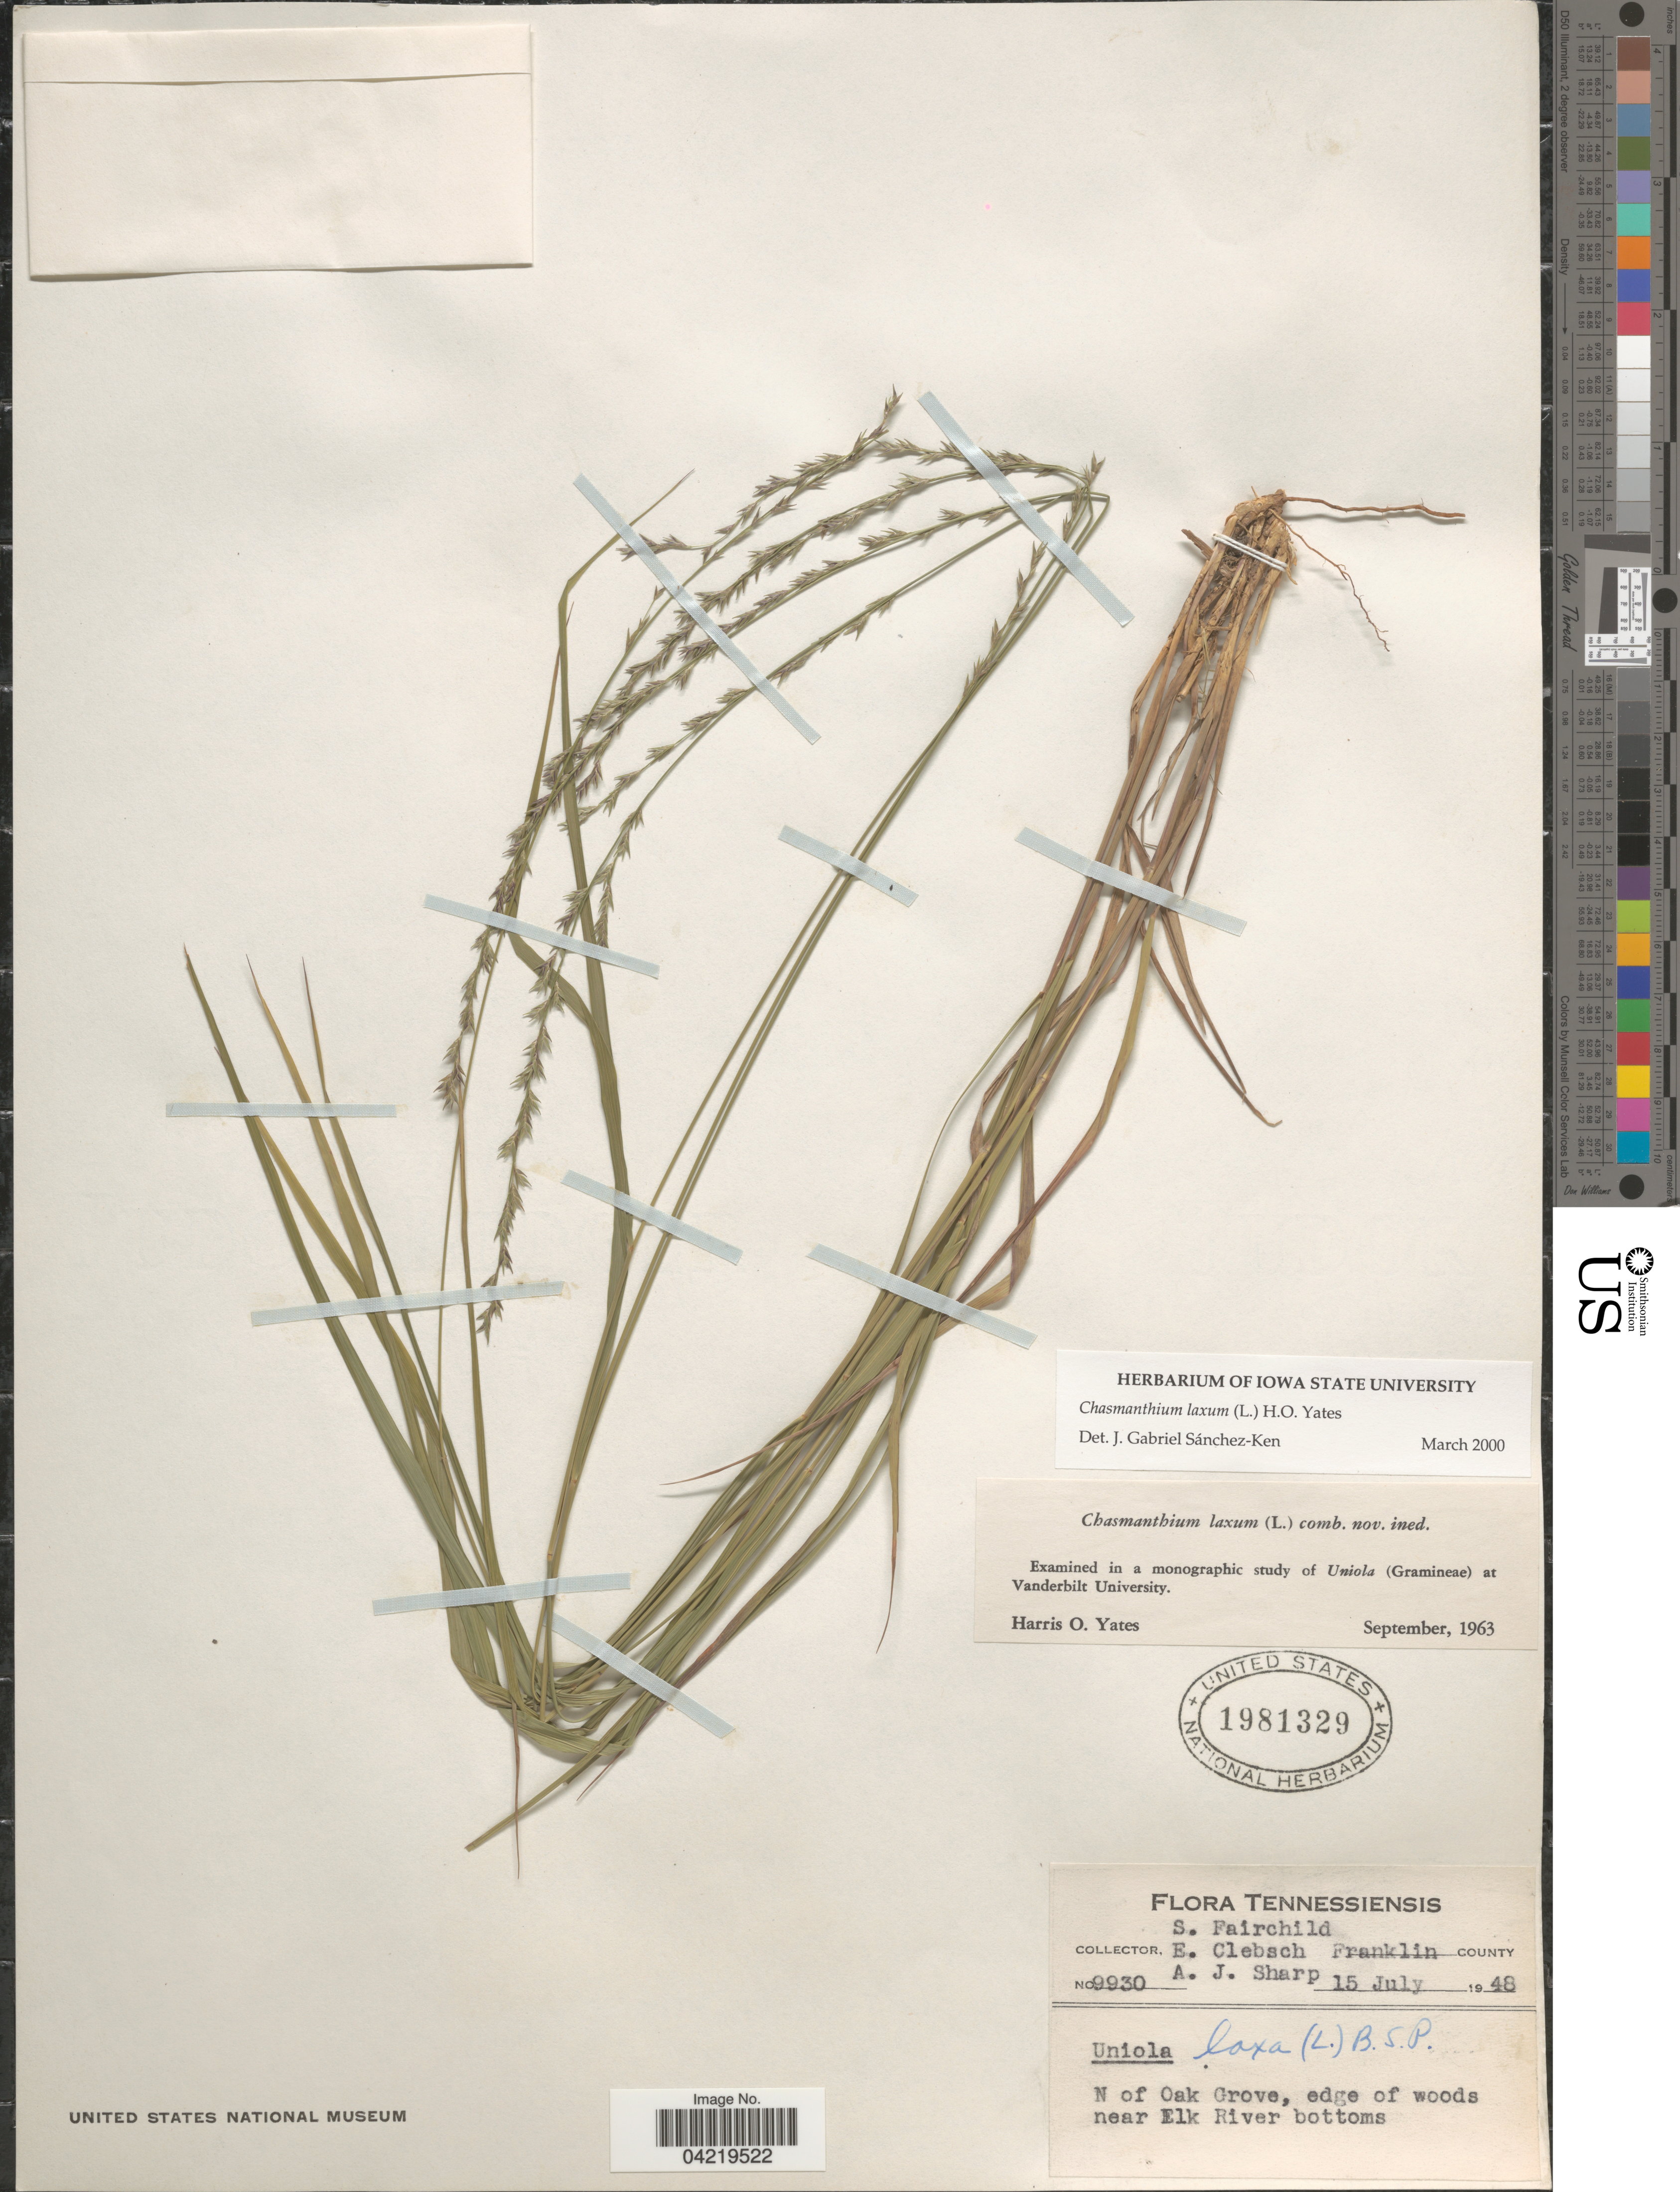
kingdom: Plantae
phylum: Tracheophyta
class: Liliopsida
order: Poales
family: Poaceae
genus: Chasmanthium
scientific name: Chasmanthium laxum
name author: (L.) H.O. Yates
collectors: S. Fairchild, E. Clebsch & A. J. Sharp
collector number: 9930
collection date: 1948-07-15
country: United States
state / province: Tennessee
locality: Franklin County. N of Oak Grove, edge of woods near Elk River bottoms.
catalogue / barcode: US 1981329